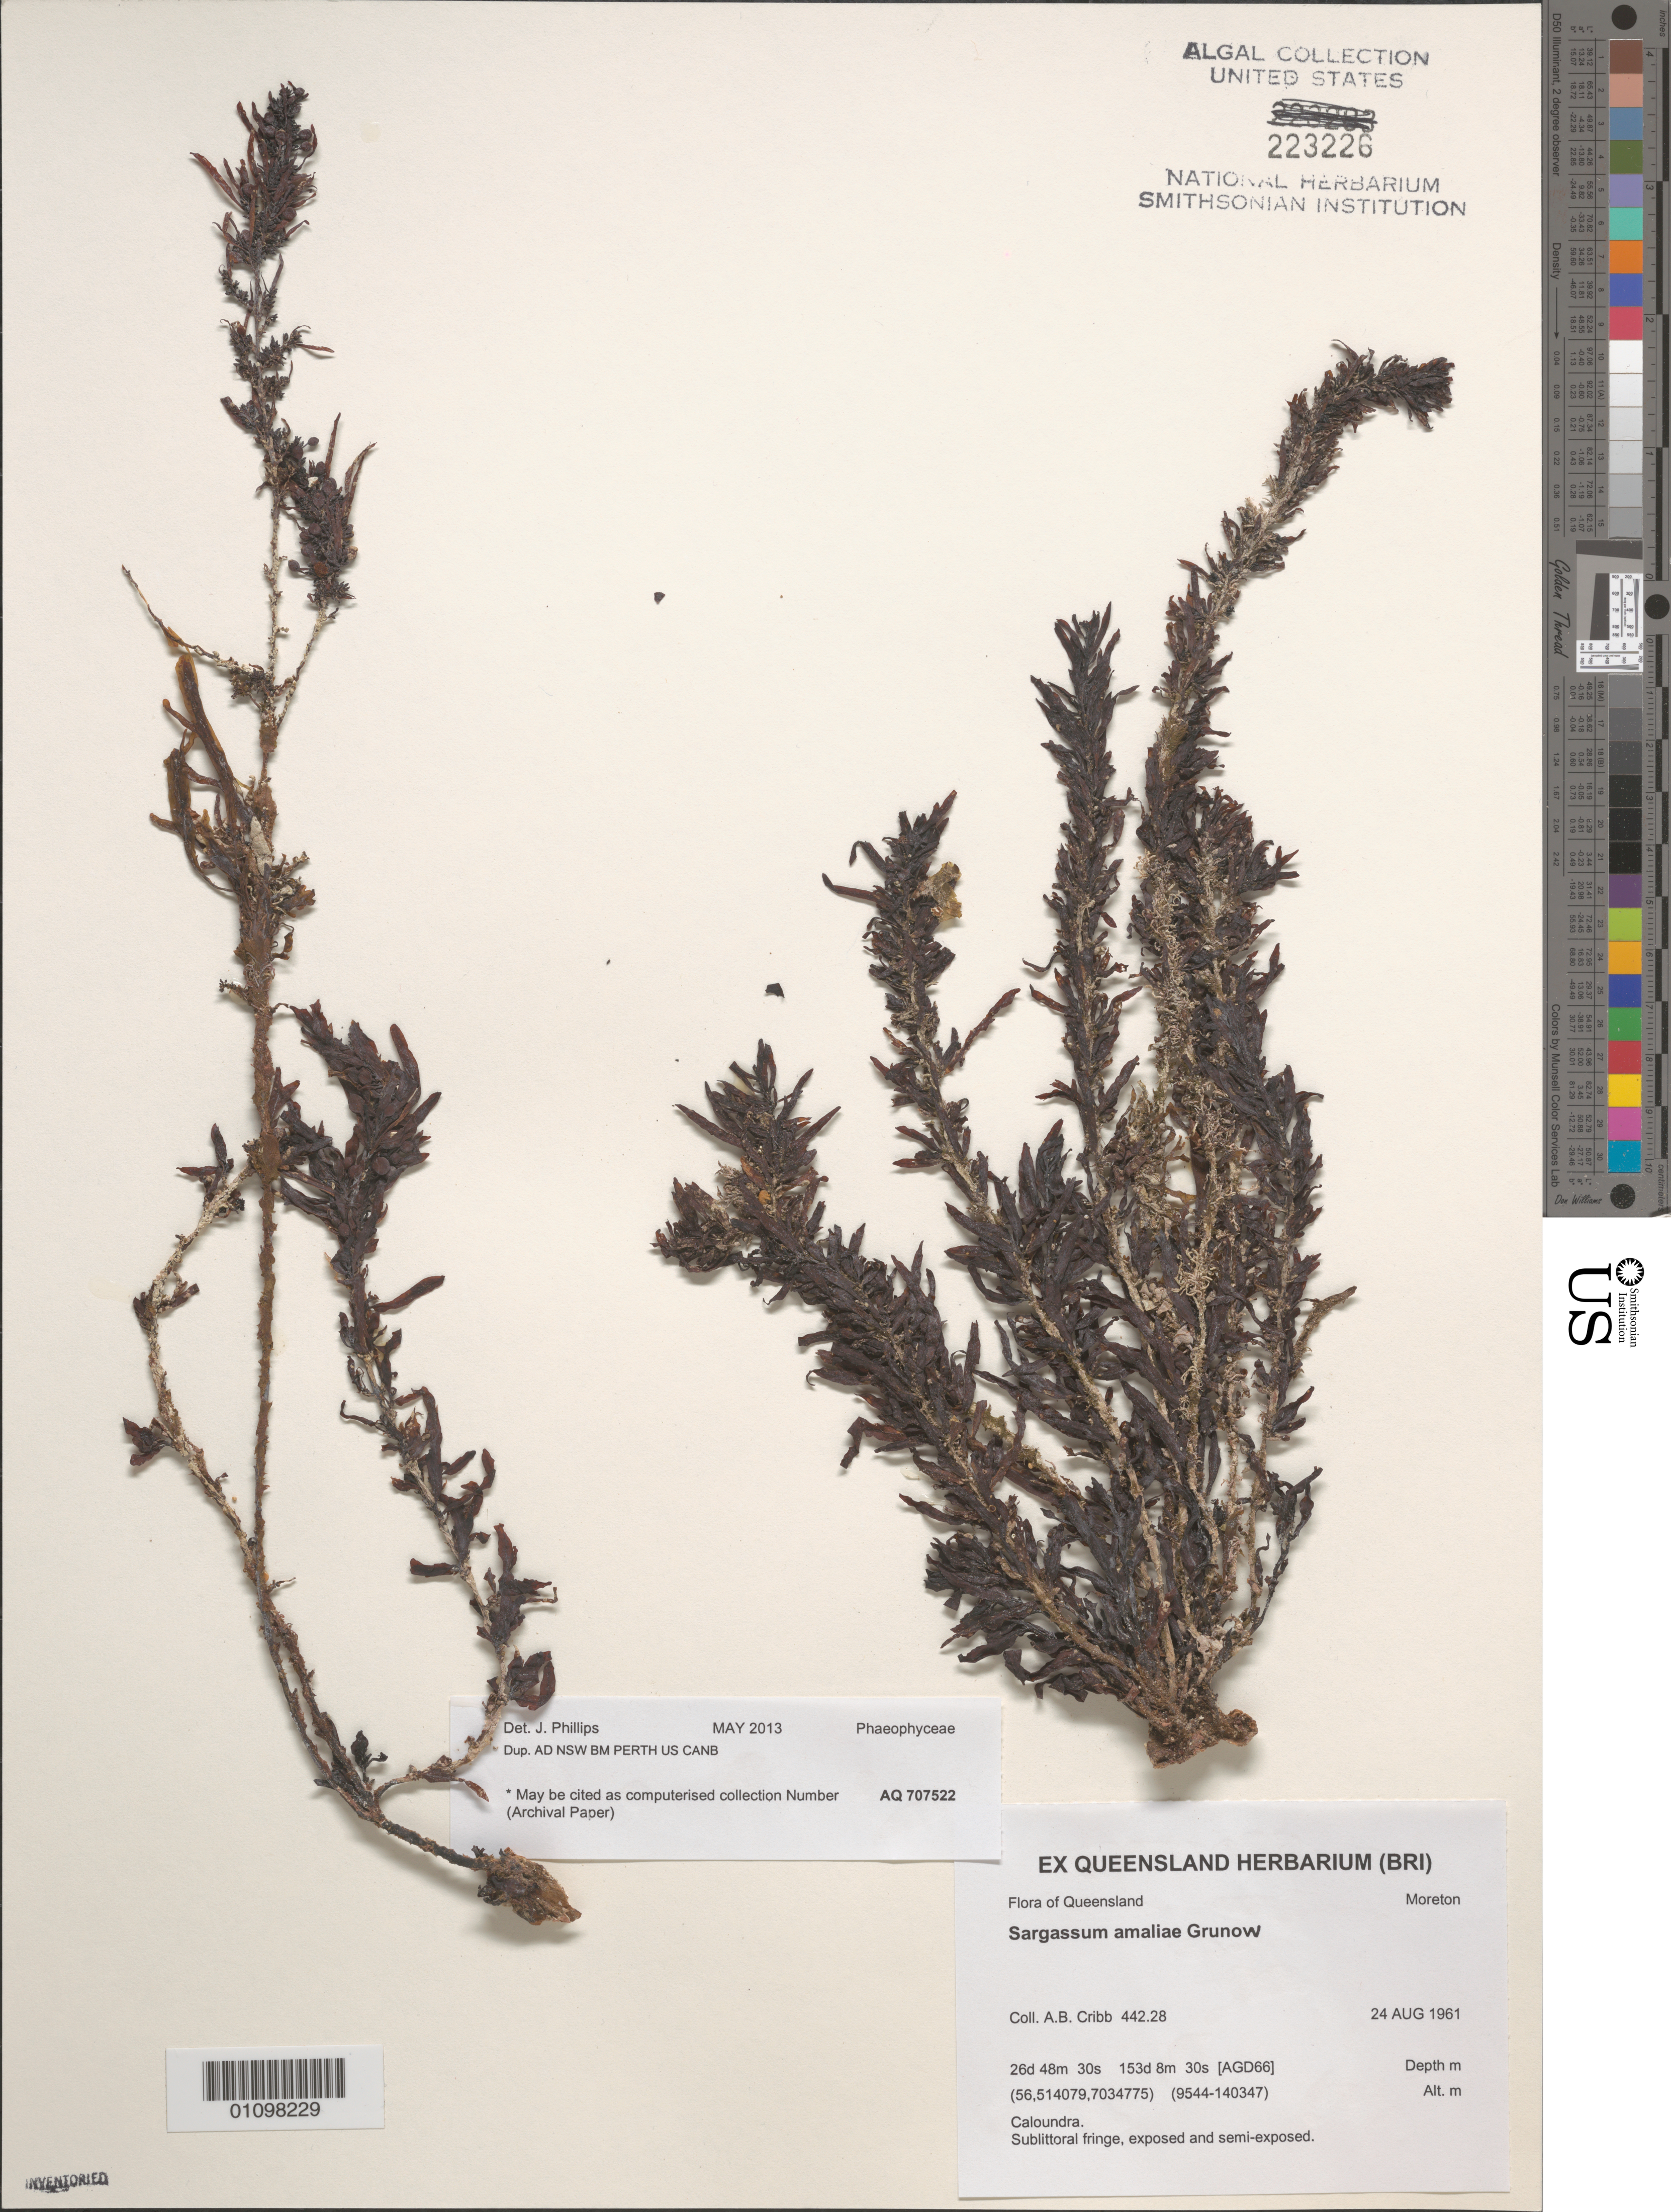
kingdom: Chromista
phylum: Ochrophyta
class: Phaeophyceae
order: Fucales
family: Sargassaceae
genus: Sargassum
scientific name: Sargassum amaliae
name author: Grunow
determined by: Phillips, J.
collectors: A. Cribb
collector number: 442.28 & AQ 707522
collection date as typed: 24 Aug 1961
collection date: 1961-08-24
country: Australia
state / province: Queensland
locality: Caloundra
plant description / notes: Flora of Queensland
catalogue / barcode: US 223226